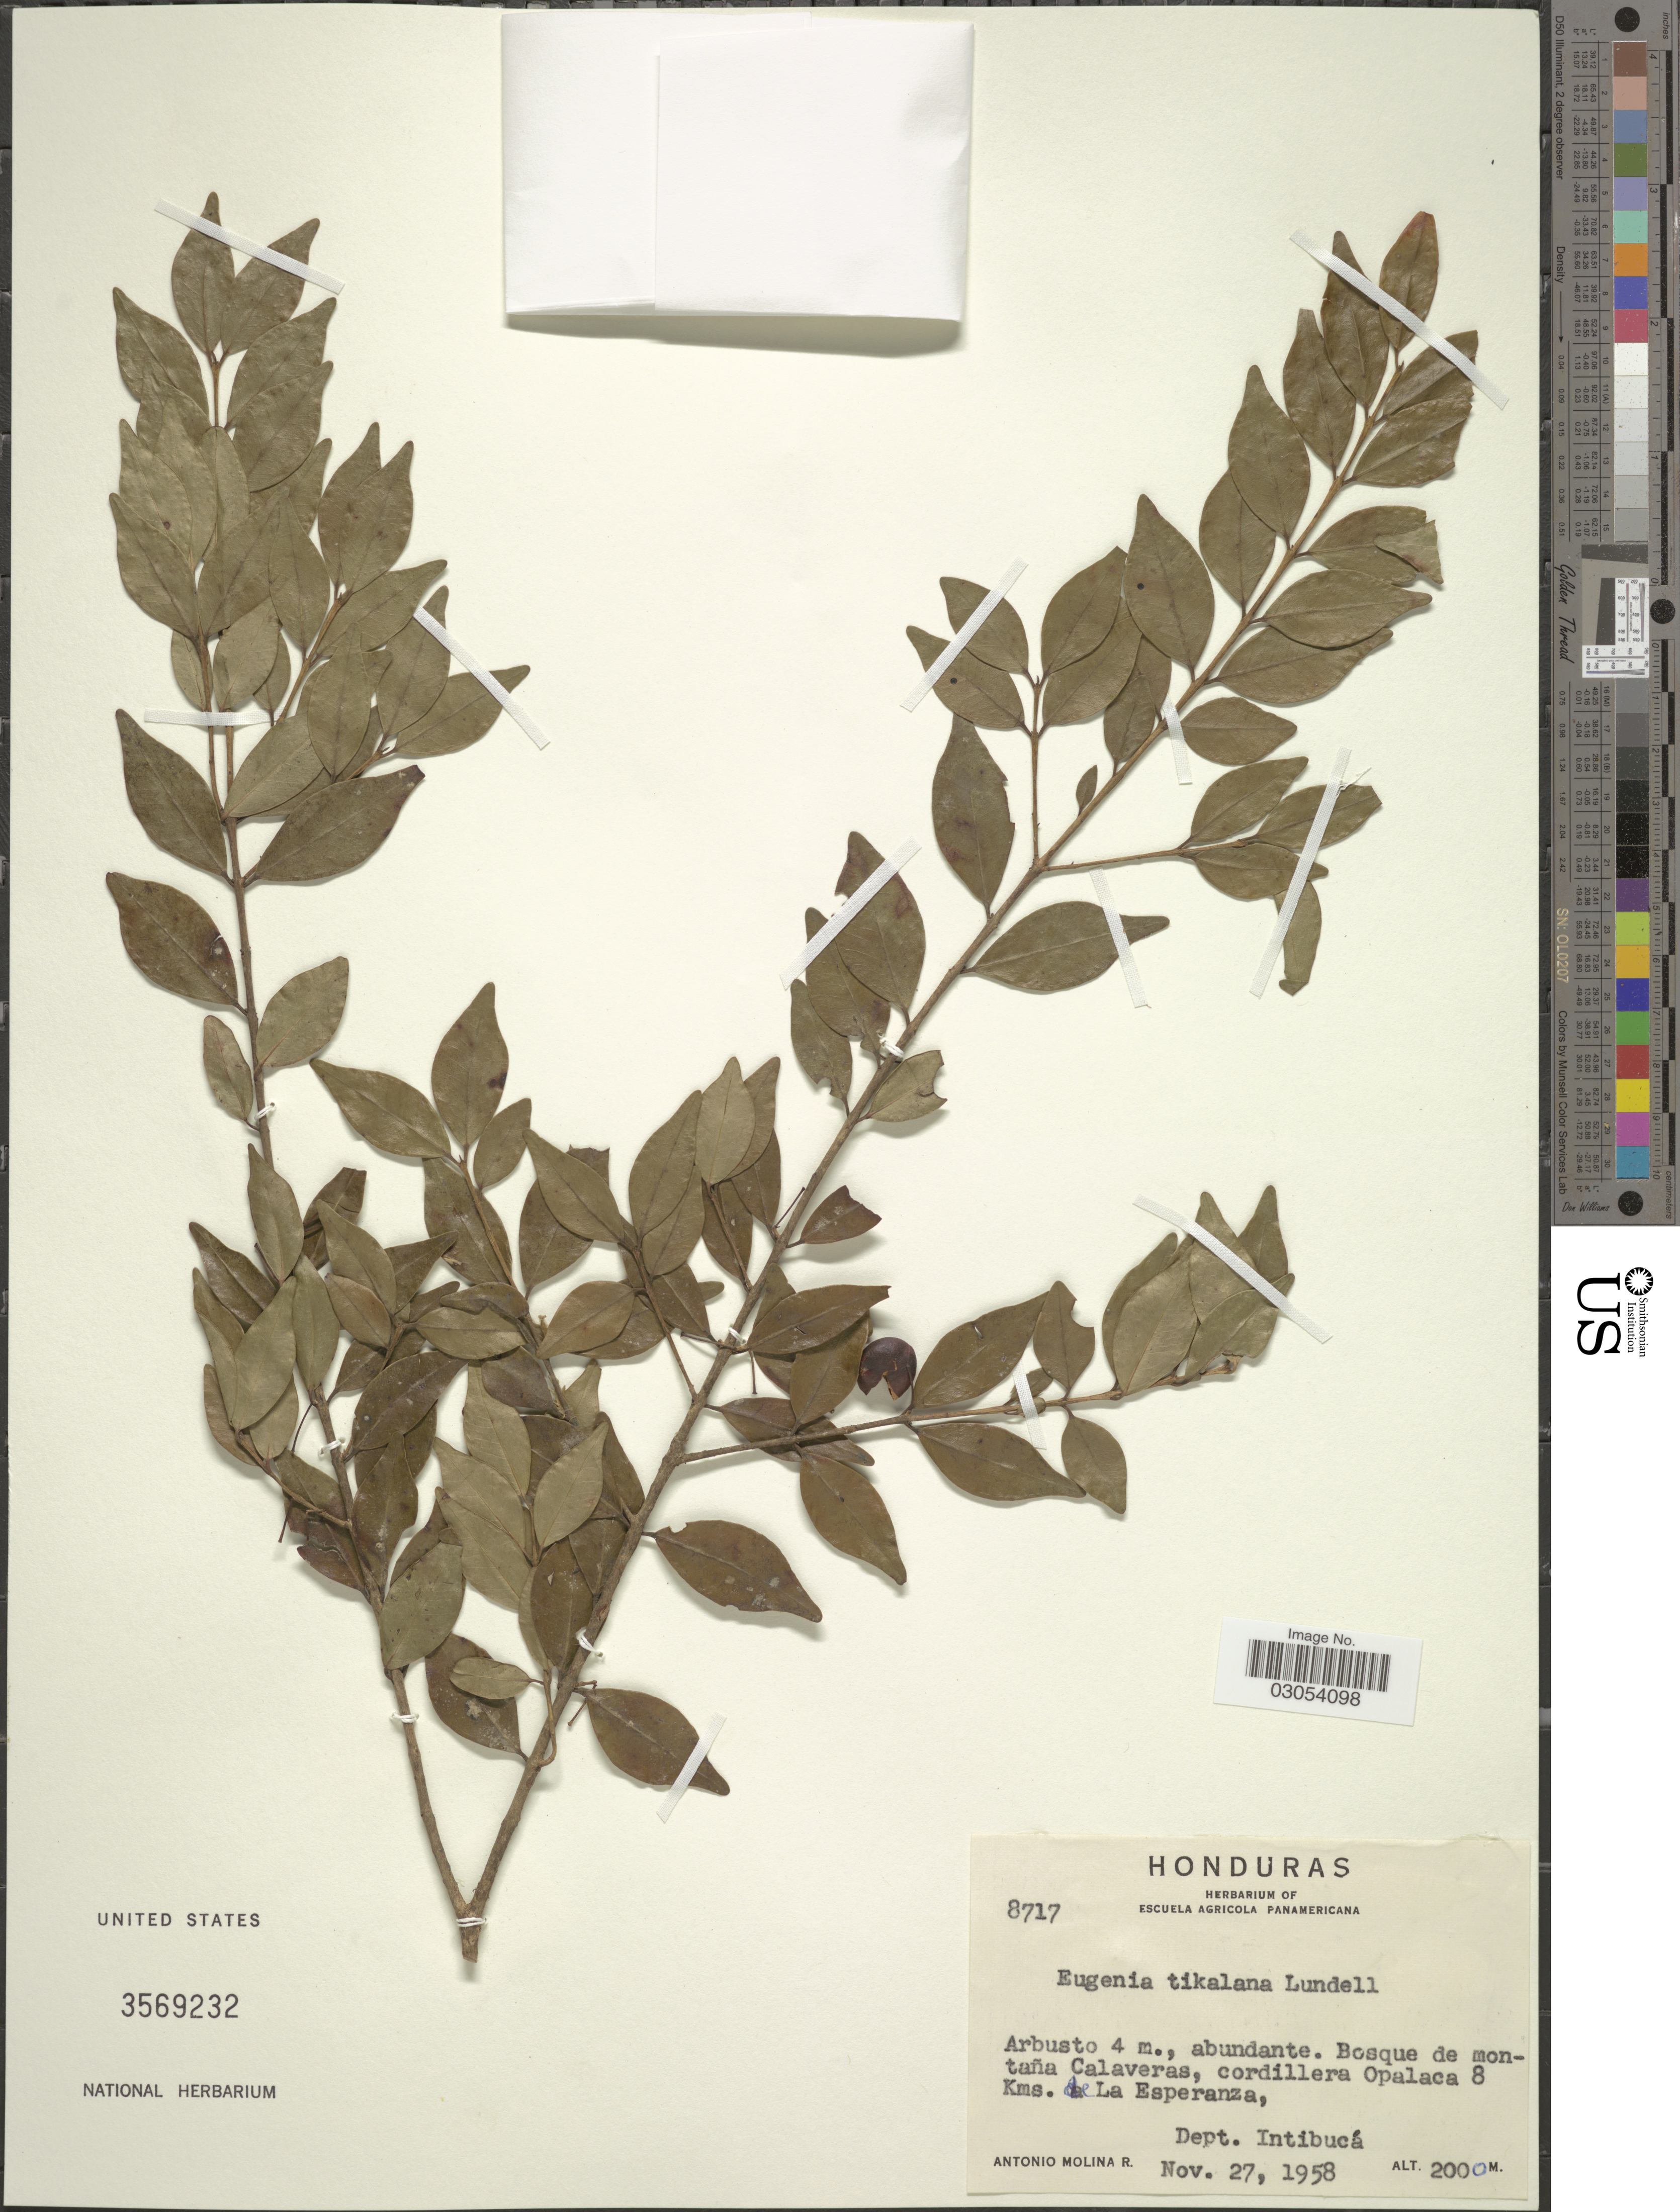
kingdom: Plantae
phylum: Tracheophyta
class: Magnoliopsida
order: Myrtales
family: Myrtaceae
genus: Eugenia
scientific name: Eugenia tikalana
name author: Lundell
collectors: A. Molina R.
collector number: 8717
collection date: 1958-11-27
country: Honduras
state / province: Intibuca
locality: Bosque de montaña Calaveras, cordillera Opalaca 8 Kms. de La Esperanza, Dept. Intibucá.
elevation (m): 2000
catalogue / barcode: US 3569232